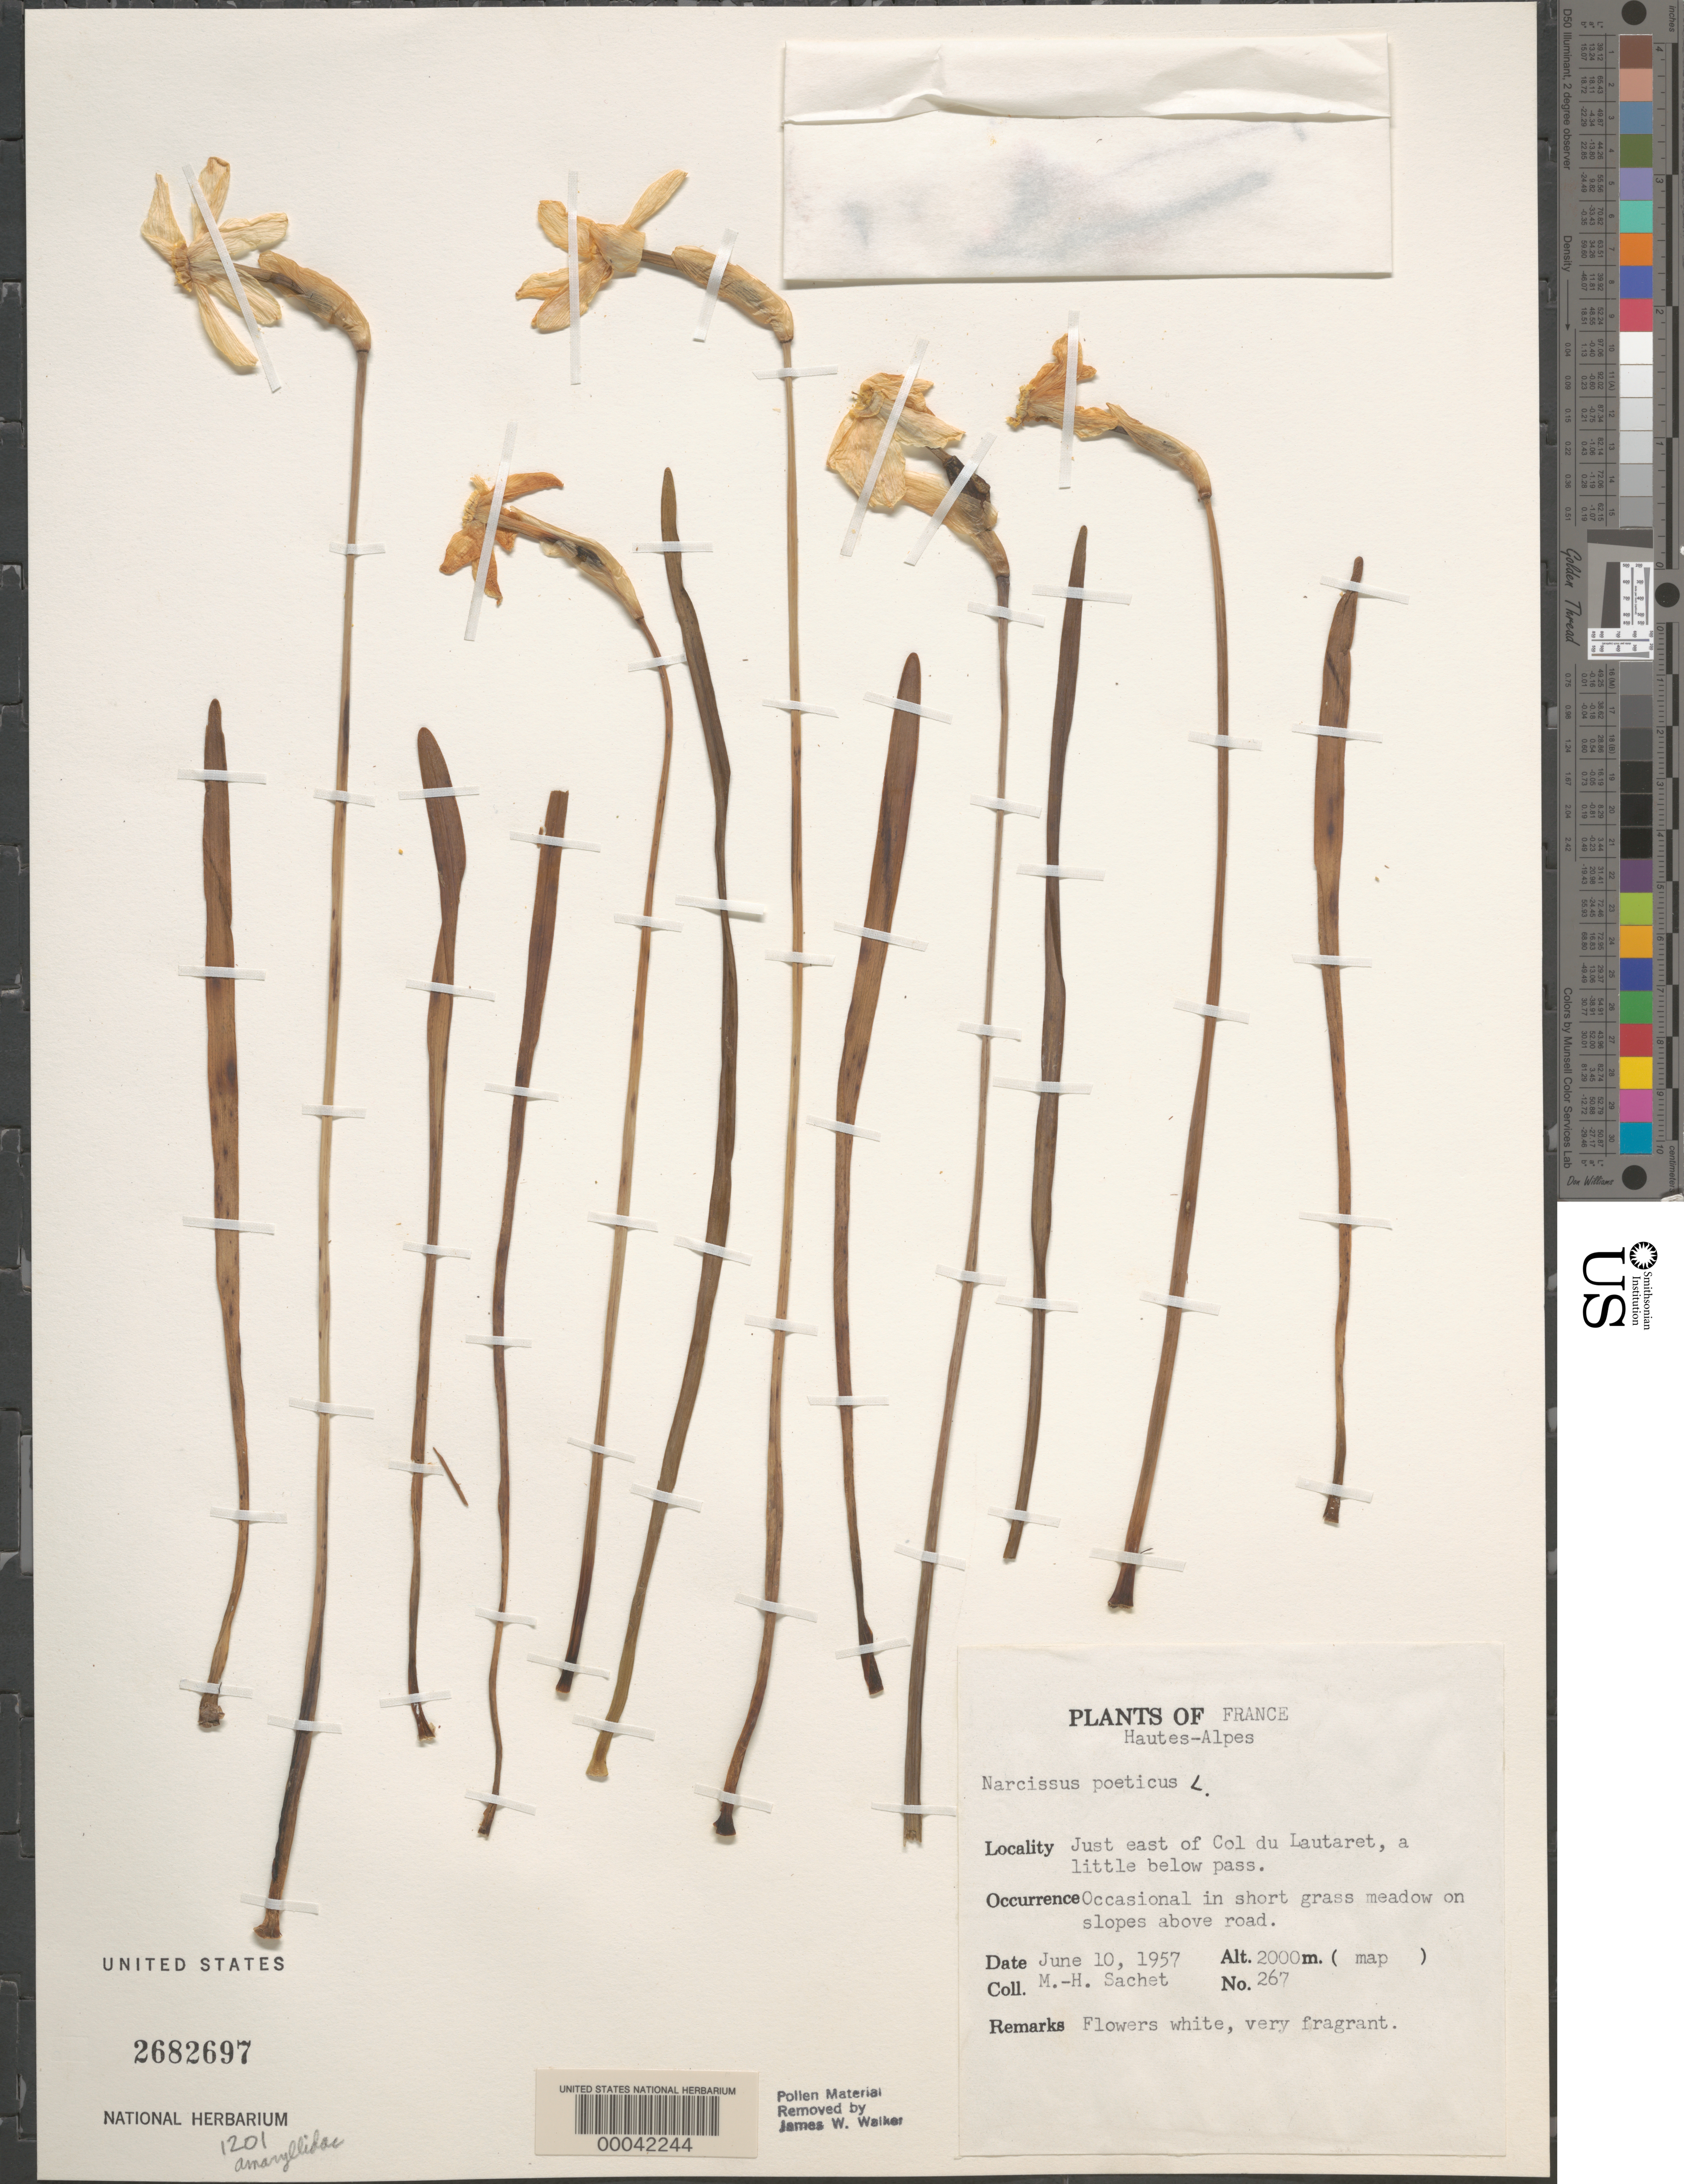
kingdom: Plantae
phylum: Tracheophyta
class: Liliopsida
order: Asparagales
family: Amaryllidaceae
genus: Narcissus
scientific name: Narcissus poeticus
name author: L.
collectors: M.-H. Sachet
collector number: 267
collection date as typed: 10 Jun 1957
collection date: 1957-06-10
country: France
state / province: Provence-Alpes-Côte d'Azur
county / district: Hautes-Alpes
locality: Just e of col du lautaret, a little below pass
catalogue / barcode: US 2682697